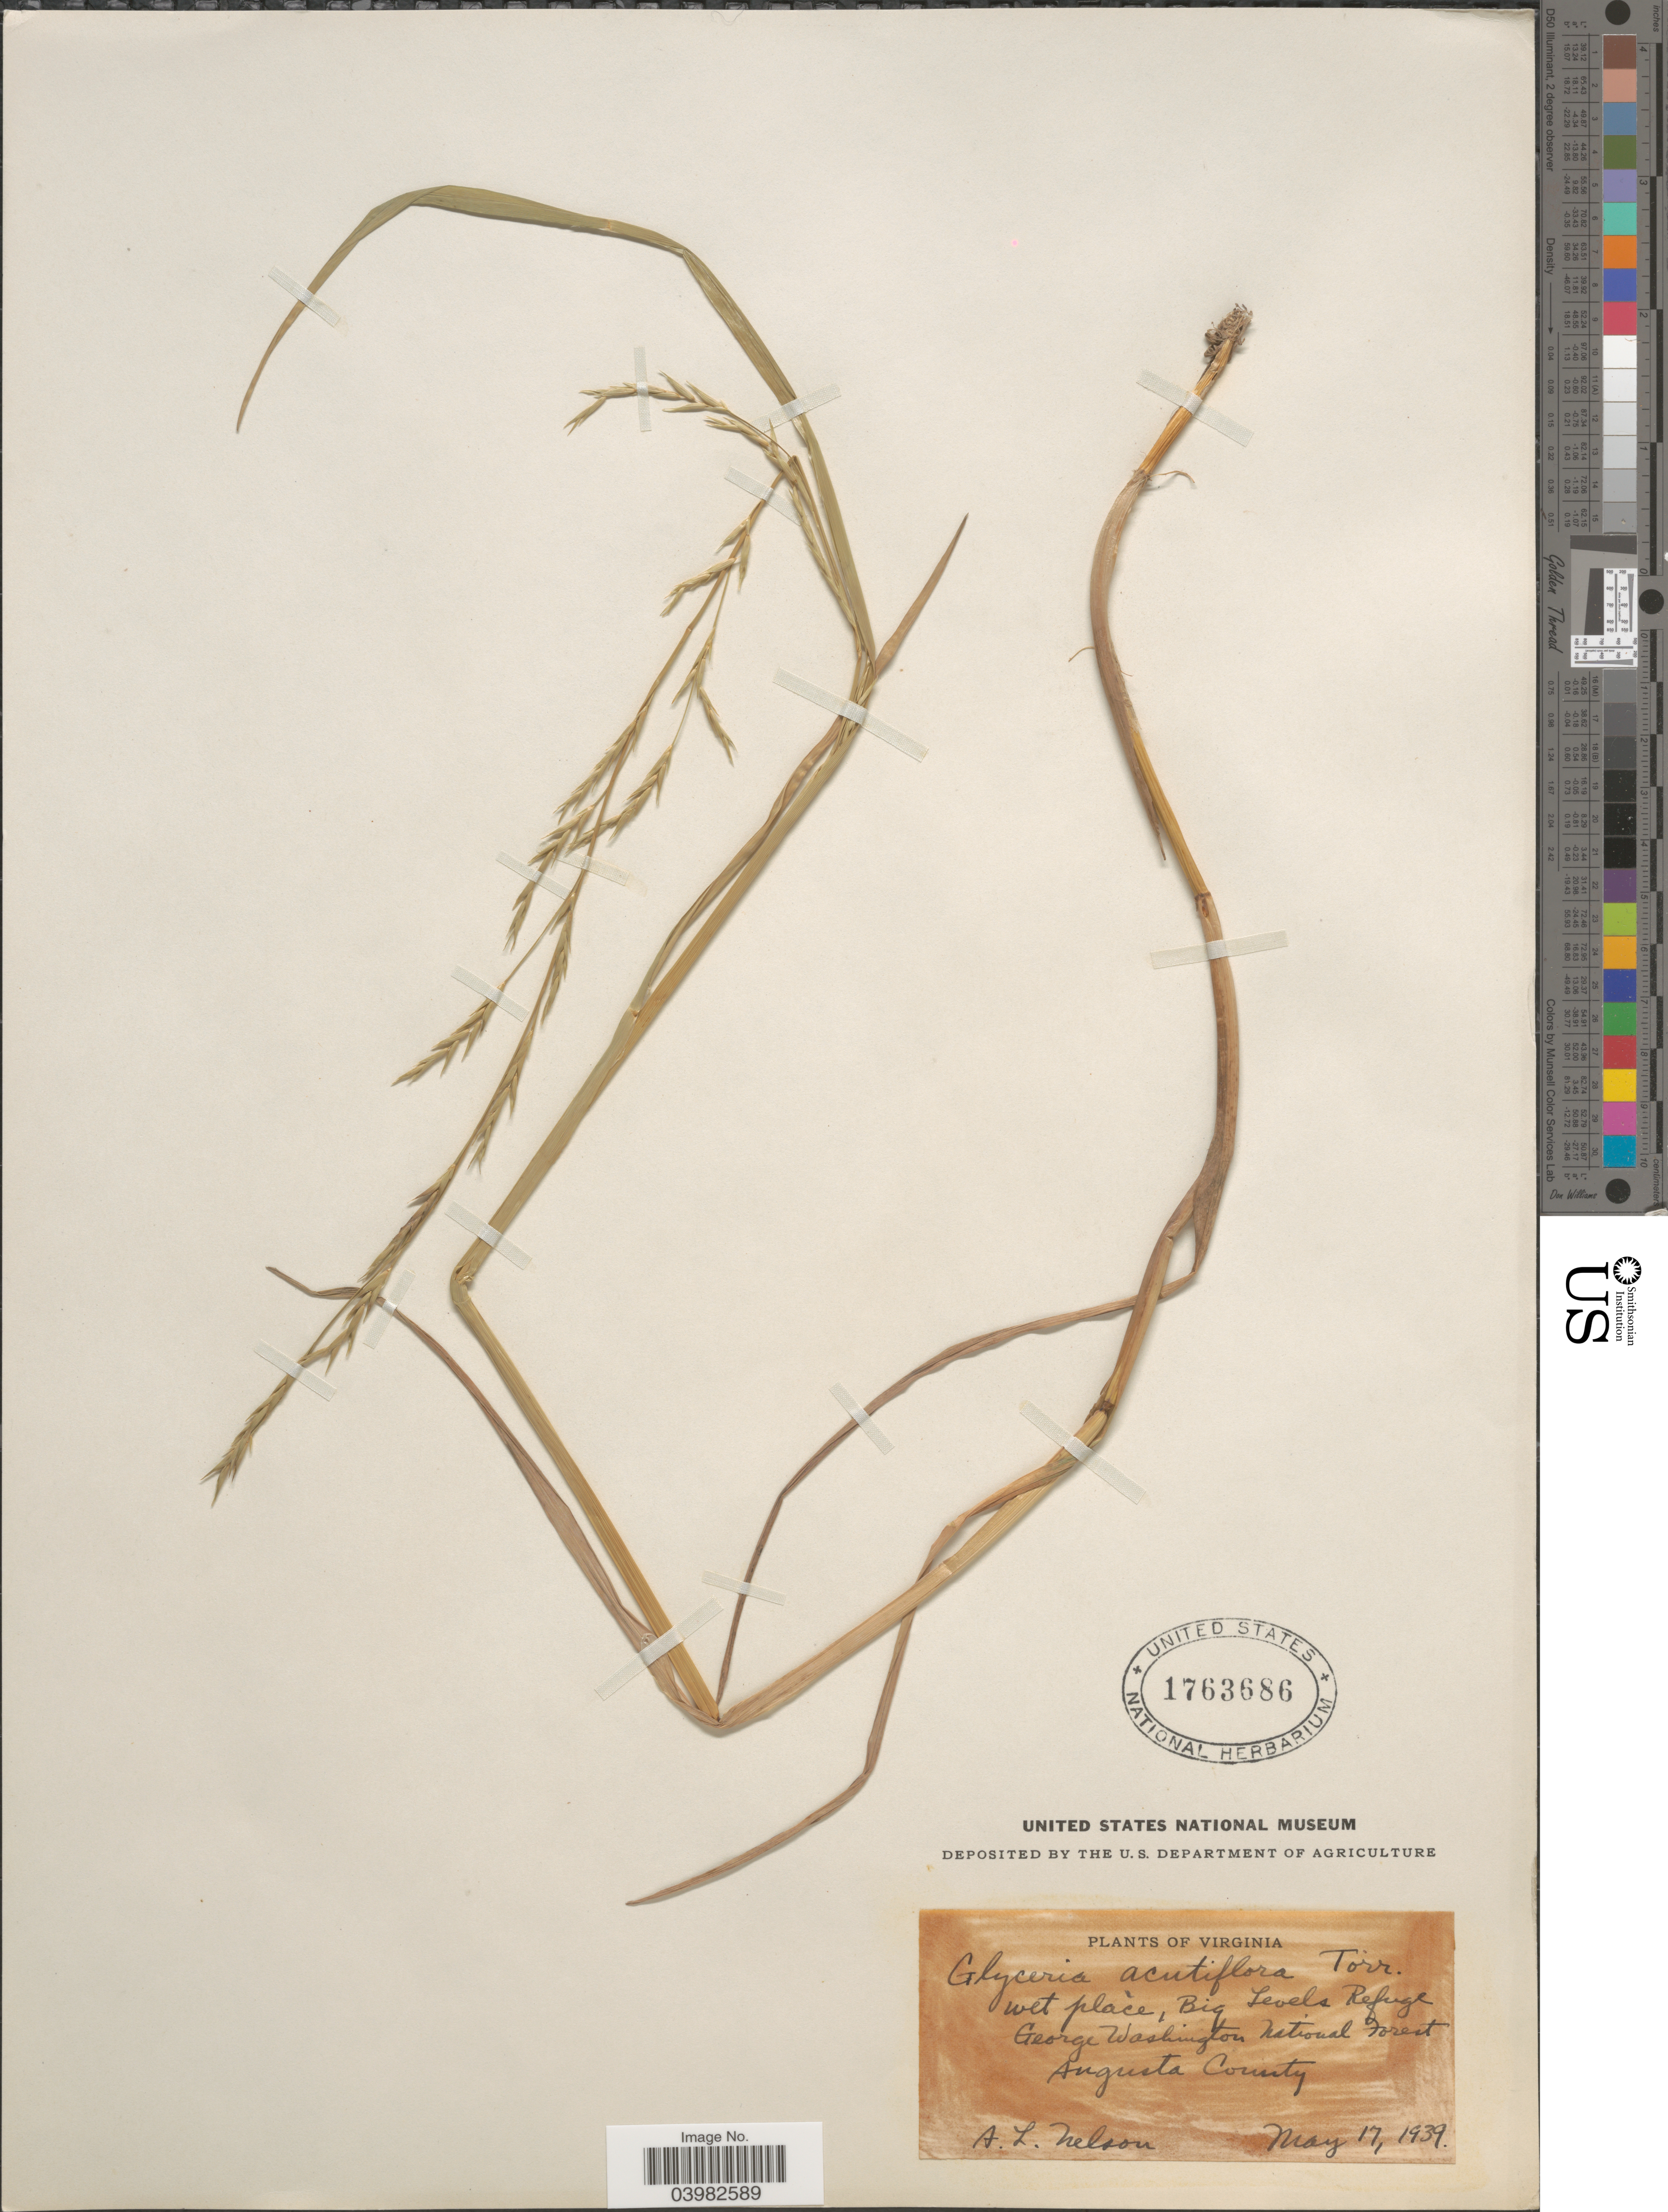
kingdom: Plantae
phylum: Tracheophyta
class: Liliopsida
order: Poales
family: Poaceae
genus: Glyceria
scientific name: Glyceria acutiflora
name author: Torr.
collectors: A. L. Nelson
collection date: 1939-05-17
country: United States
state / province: Virginia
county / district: Augusta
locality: Wet place, Big Levels Refuge George Washington National Forest. Augusta County.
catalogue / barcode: US 1763686